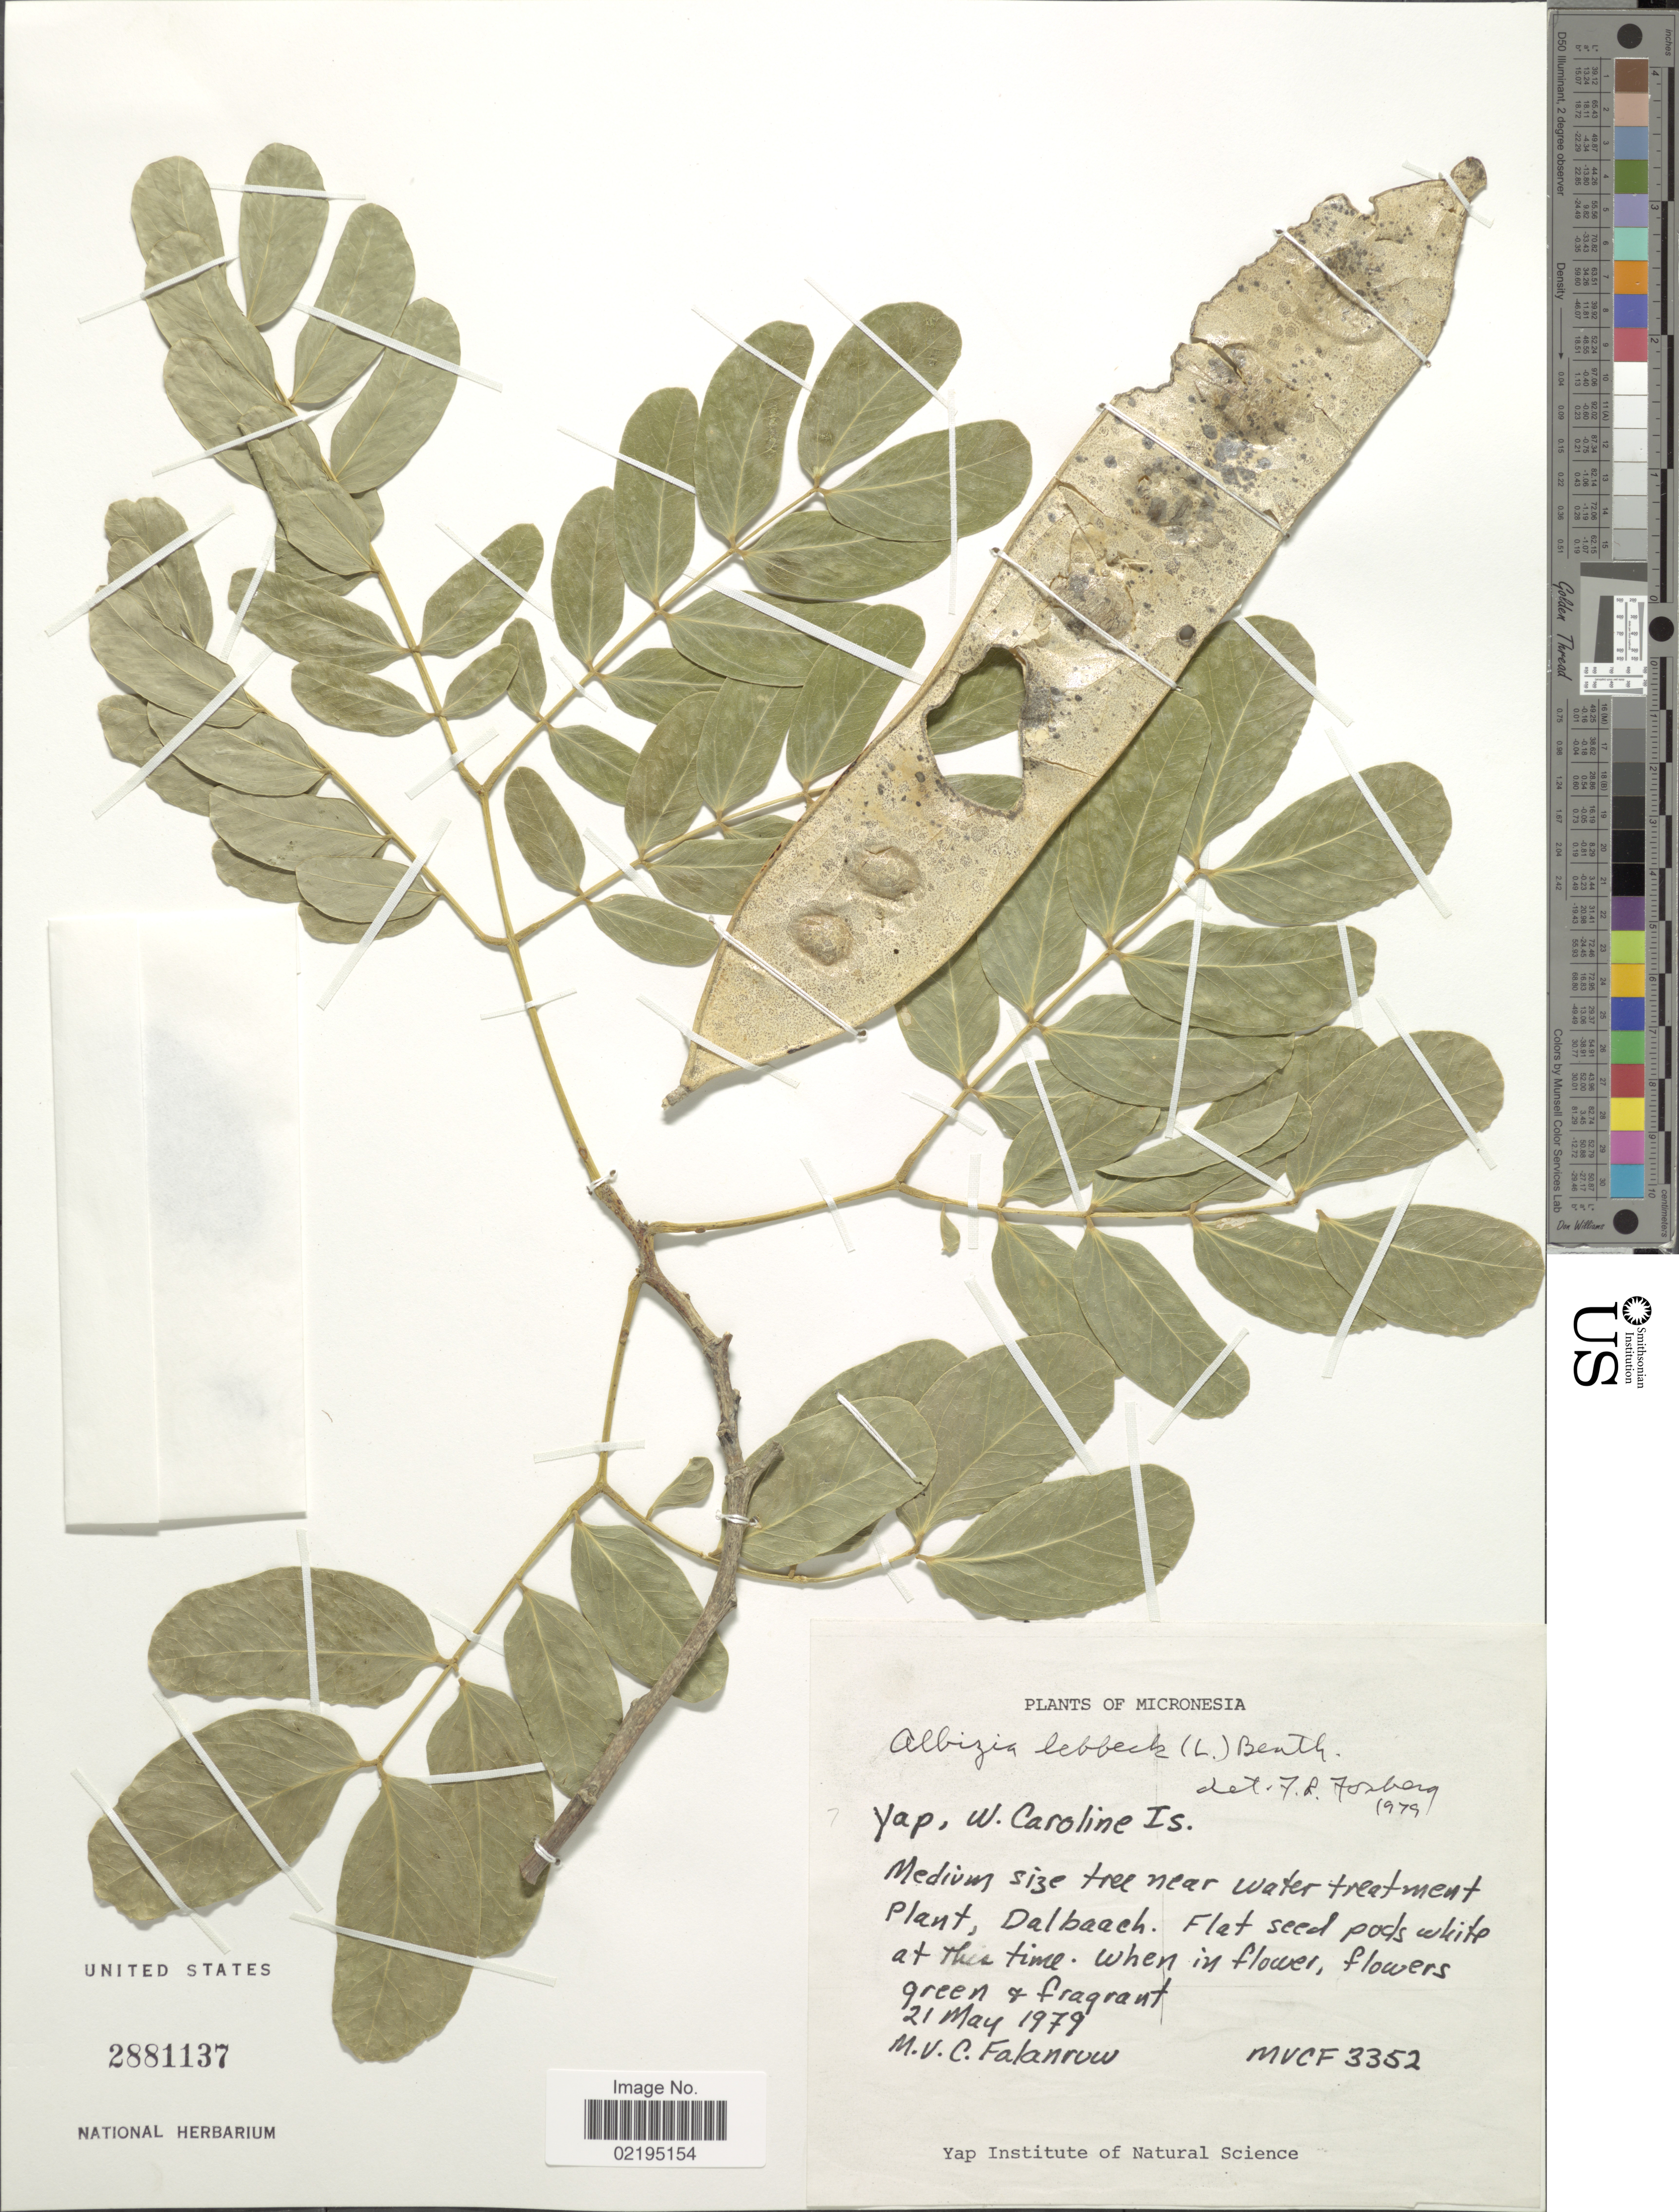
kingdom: Plantae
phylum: Tracheophyta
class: Magnoliopsida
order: Fabales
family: Fabaceae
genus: Albizia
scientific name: Albizia lebbeck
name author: (L.) Benth.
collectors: M. V. Falanruw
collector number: MVCF 3352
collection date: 1979-05-21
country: Micronesia, Federated States of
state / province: Yap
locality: W. Caroline Is., near water treatment Plant, Dalbeach [interpreted].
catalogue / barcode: US 2881137